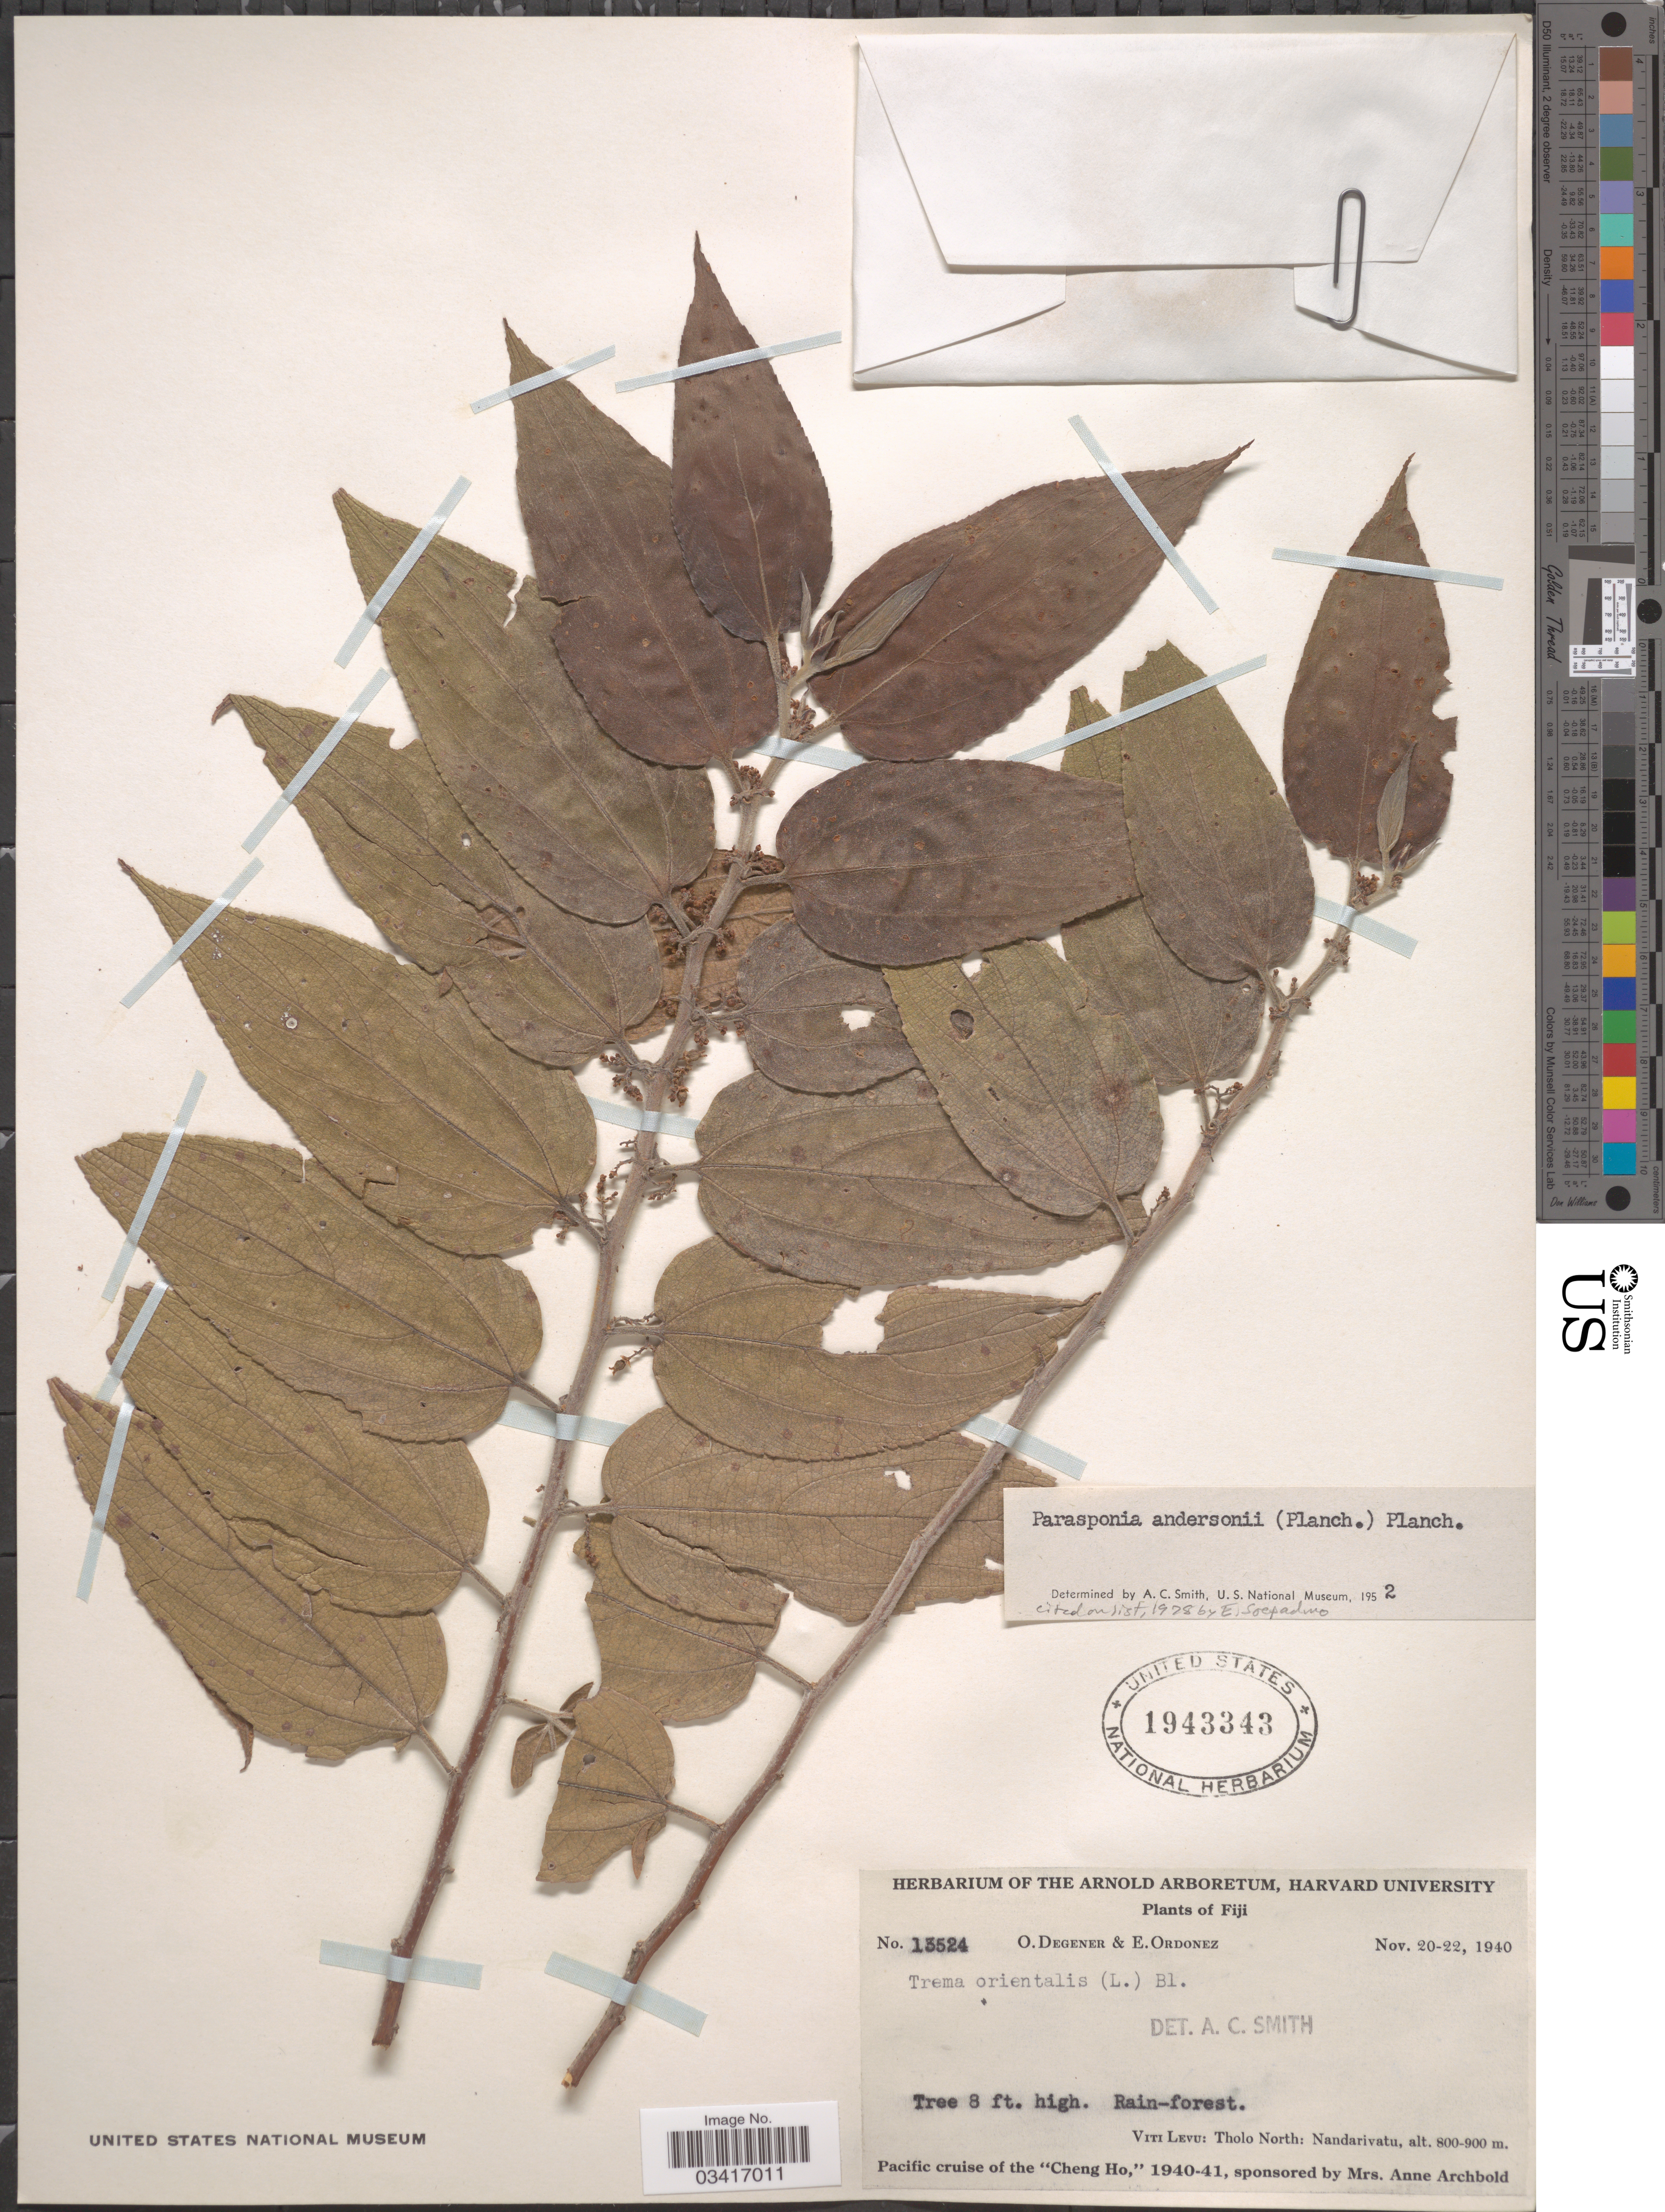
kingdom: Plantae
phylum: Tracheophyta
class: Magnoliopsida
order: Rosales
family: Cannabaceae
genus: Parasponia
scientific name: Parasponia andersonii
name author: Planch.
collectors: O. Degener & E. Ordonez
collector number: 13524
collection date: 1940-11-20/1940-11-22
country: Fiji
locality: Viti Levu: Tholo North: Nandarivatu.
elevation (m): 800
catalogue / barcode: US 1943343